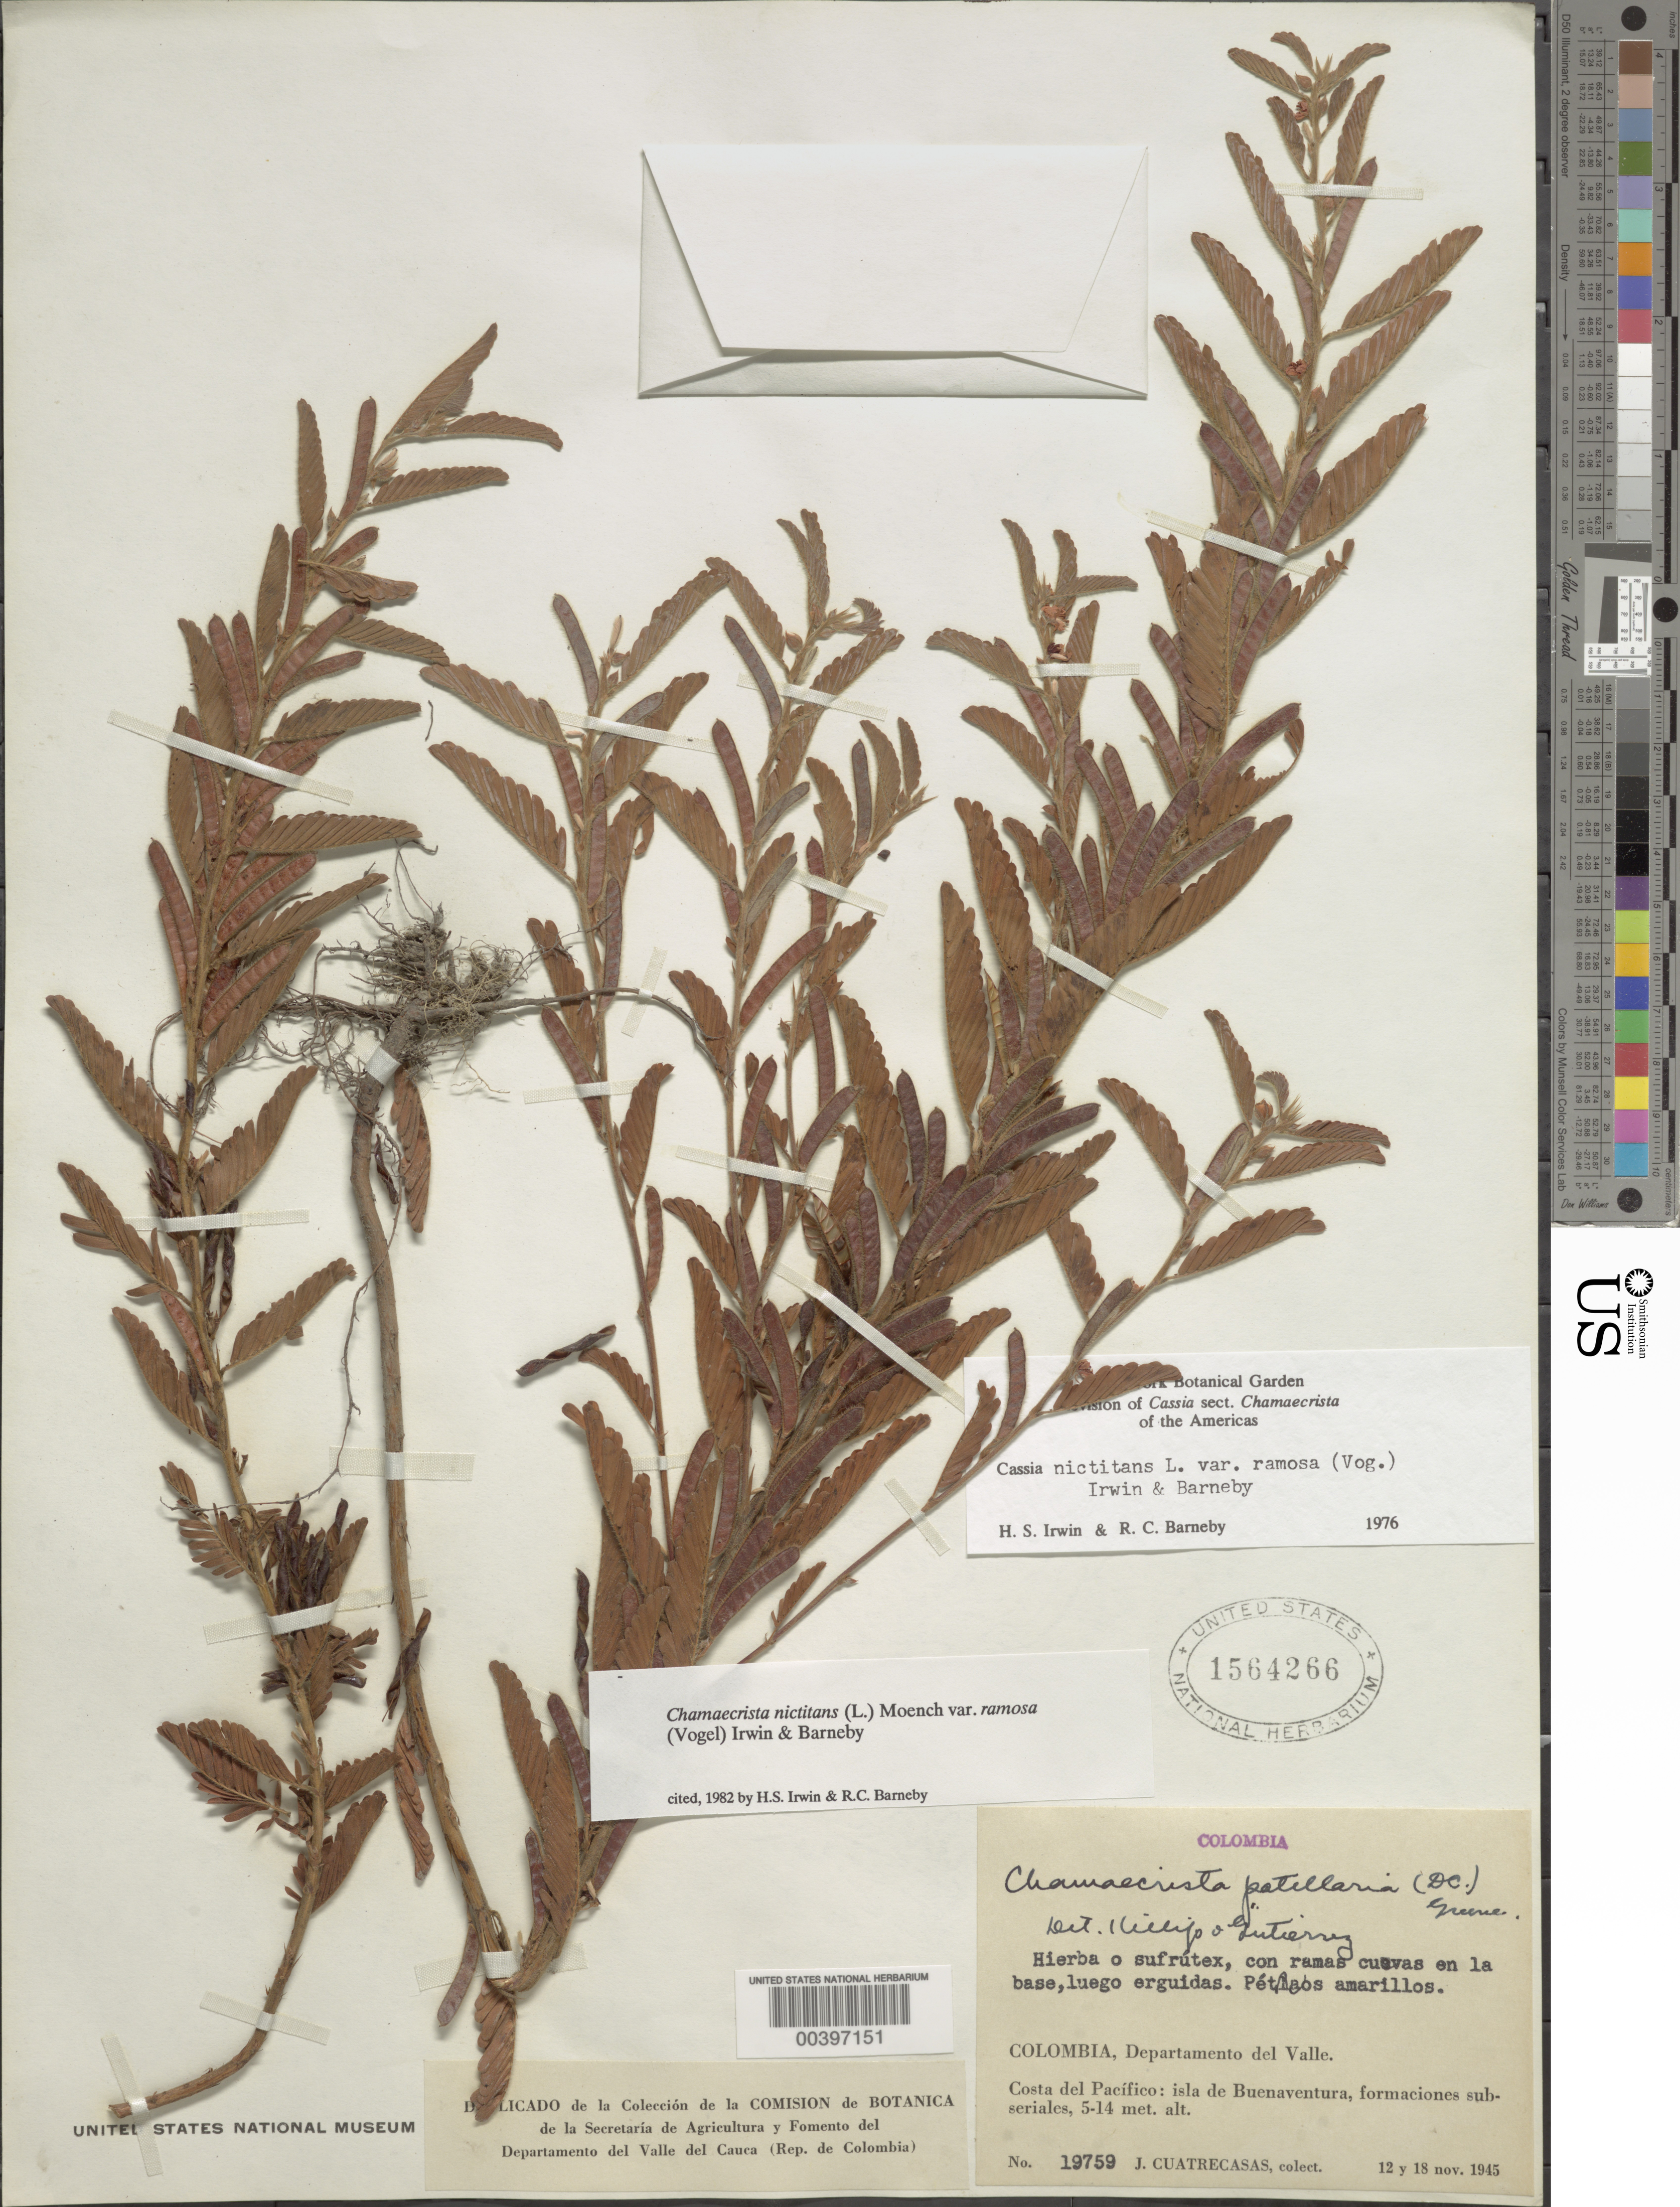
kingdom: Plantae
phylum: Tracheophyta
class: Magnoliopsida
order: Fabales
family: Fabaceae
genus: Chamaecrista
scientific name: Chamaecrista nictitans var. ramosa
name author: (Vogel) H.S. Irwin & Barneby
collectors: J. Cuatrecasas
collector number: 19759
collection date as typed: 12 Nov 1945 to 18 Nov 1945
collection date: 1945-11-12/1945-11-18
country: Colombia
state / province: Valle del Cauca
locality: Costa del Pacifico: Isla de Buena Ventura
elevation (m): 5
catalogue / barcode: US 1564266